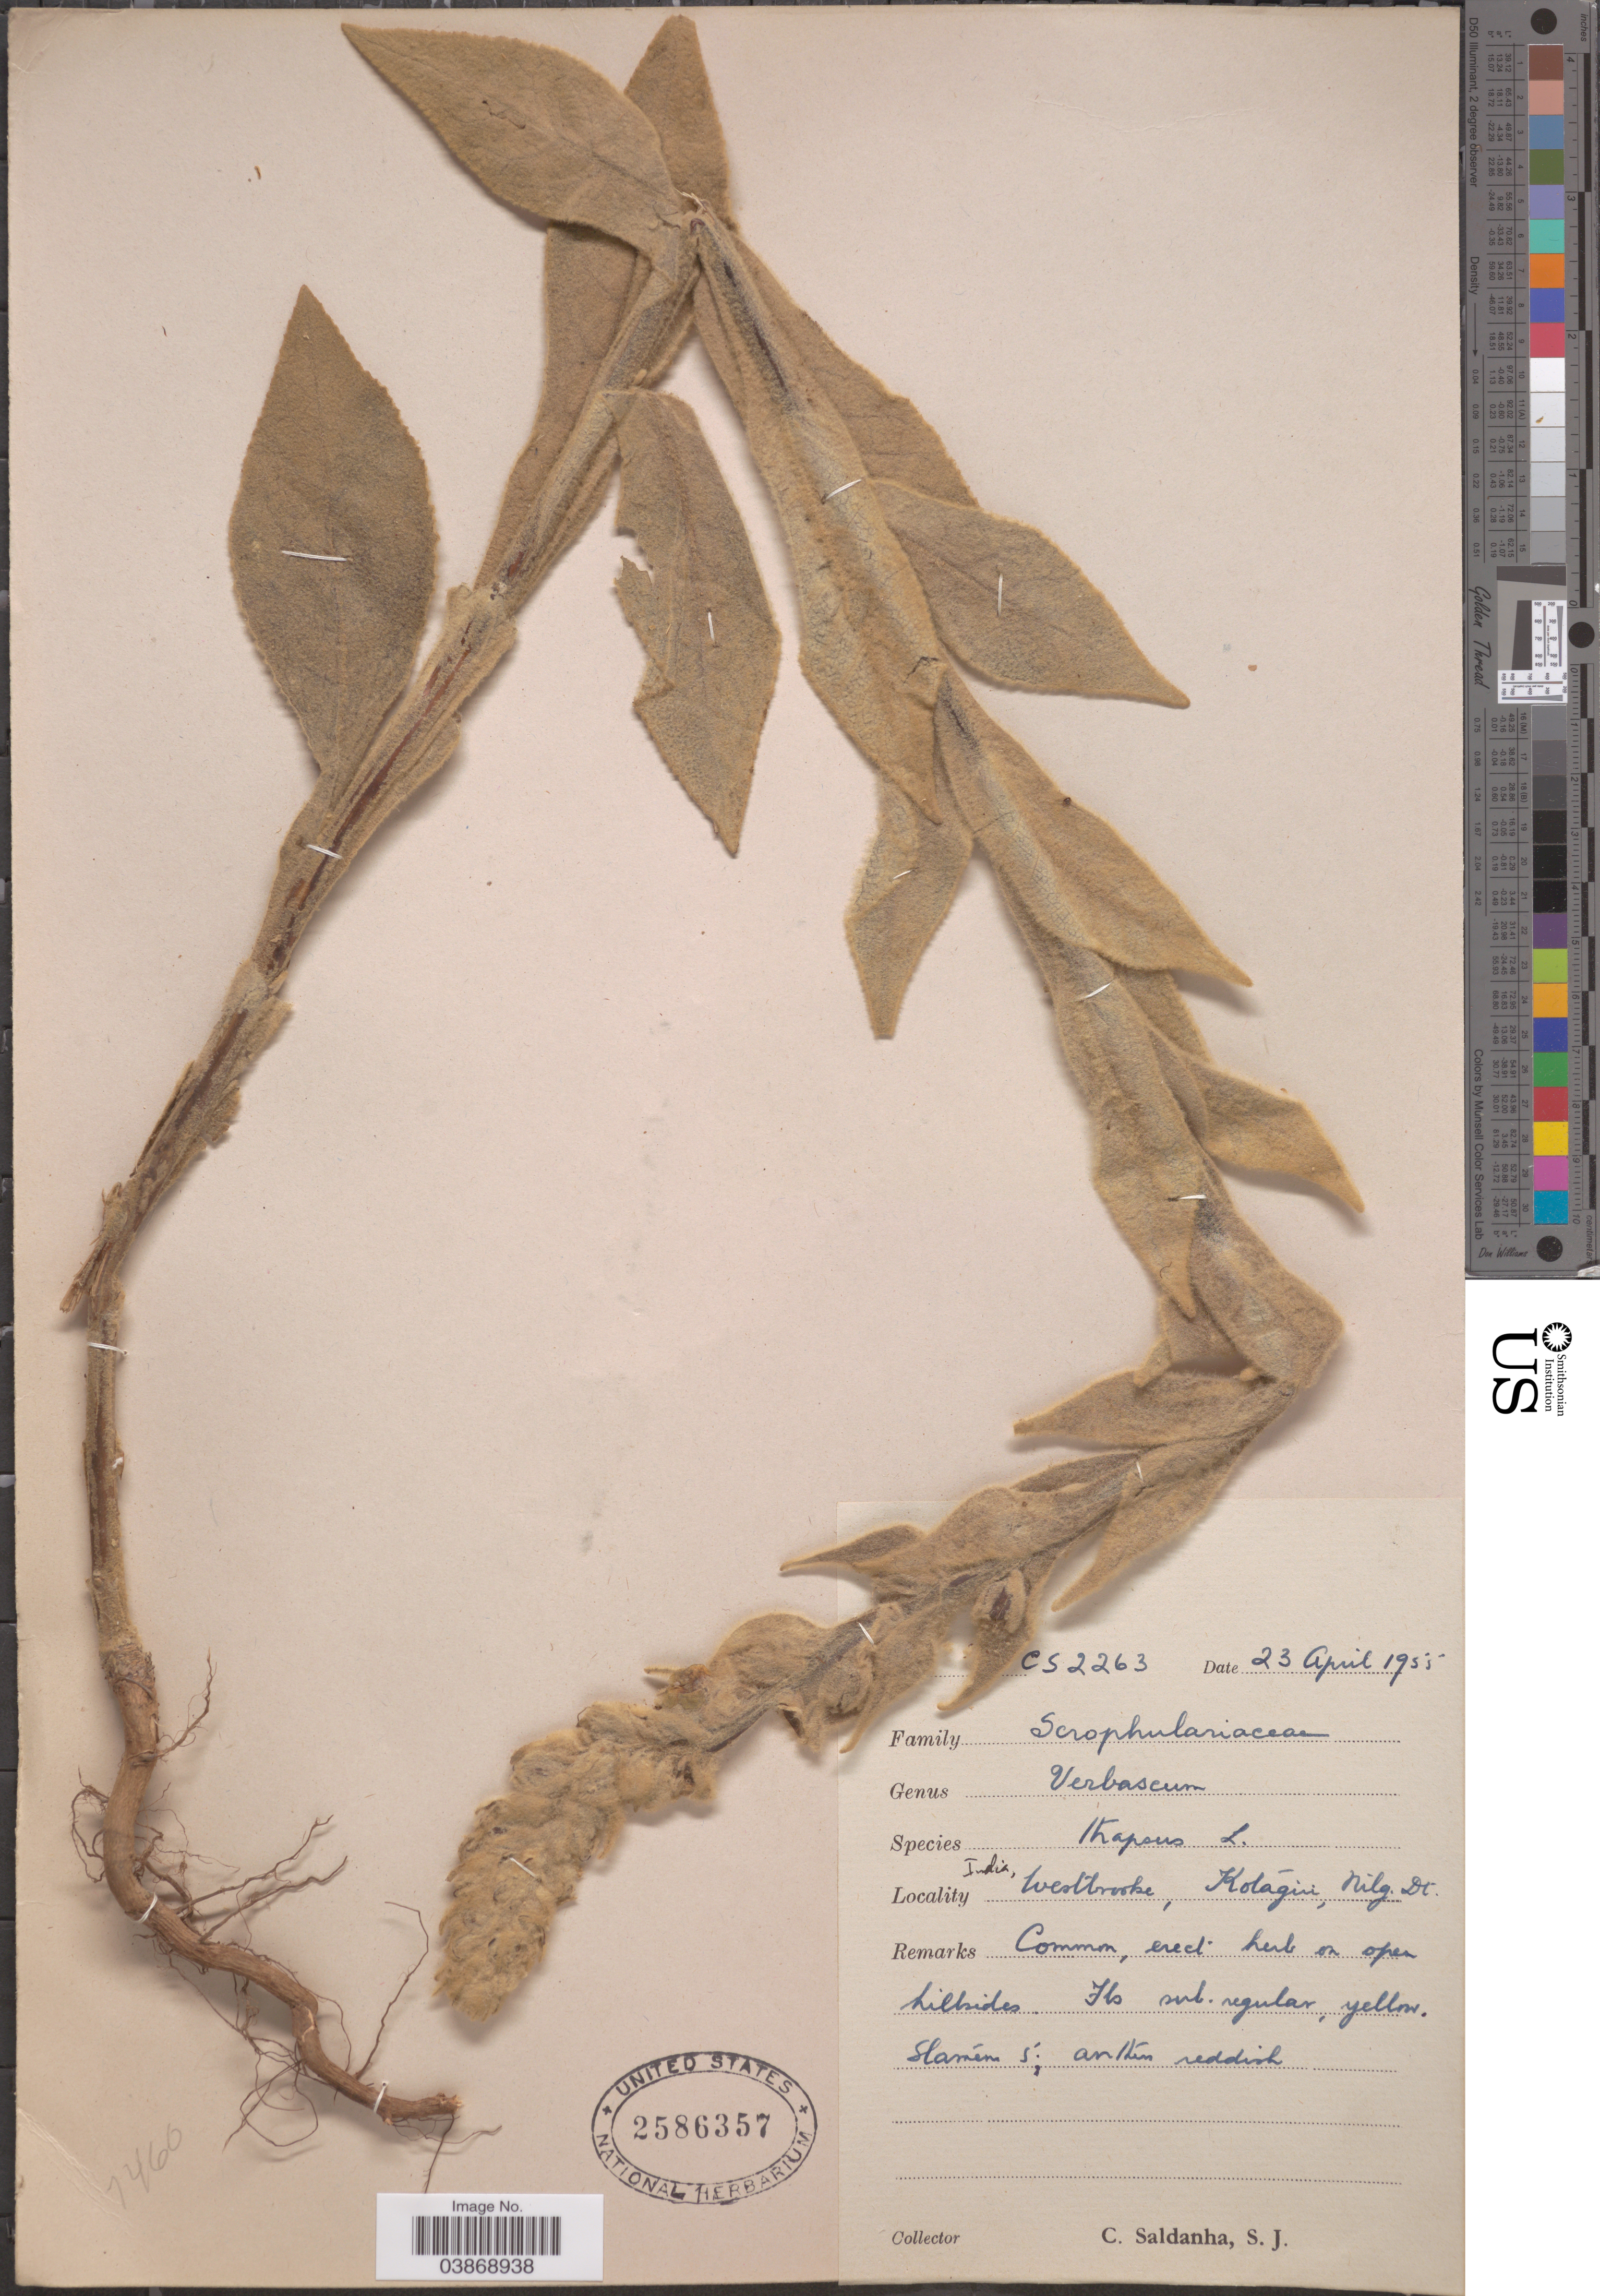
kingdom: Plantae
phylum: Tracheophyta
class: Magnoliopsida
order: Lamiales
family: Scrophulariaceae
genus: Verbascum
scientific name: Verbascum thapsus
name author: L.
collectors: C. Saldanha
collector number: CS2263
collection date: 1955-04-23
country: India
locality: Westbrooke, Kotagiri, Nilg. Dt.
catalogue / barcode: US 2586357